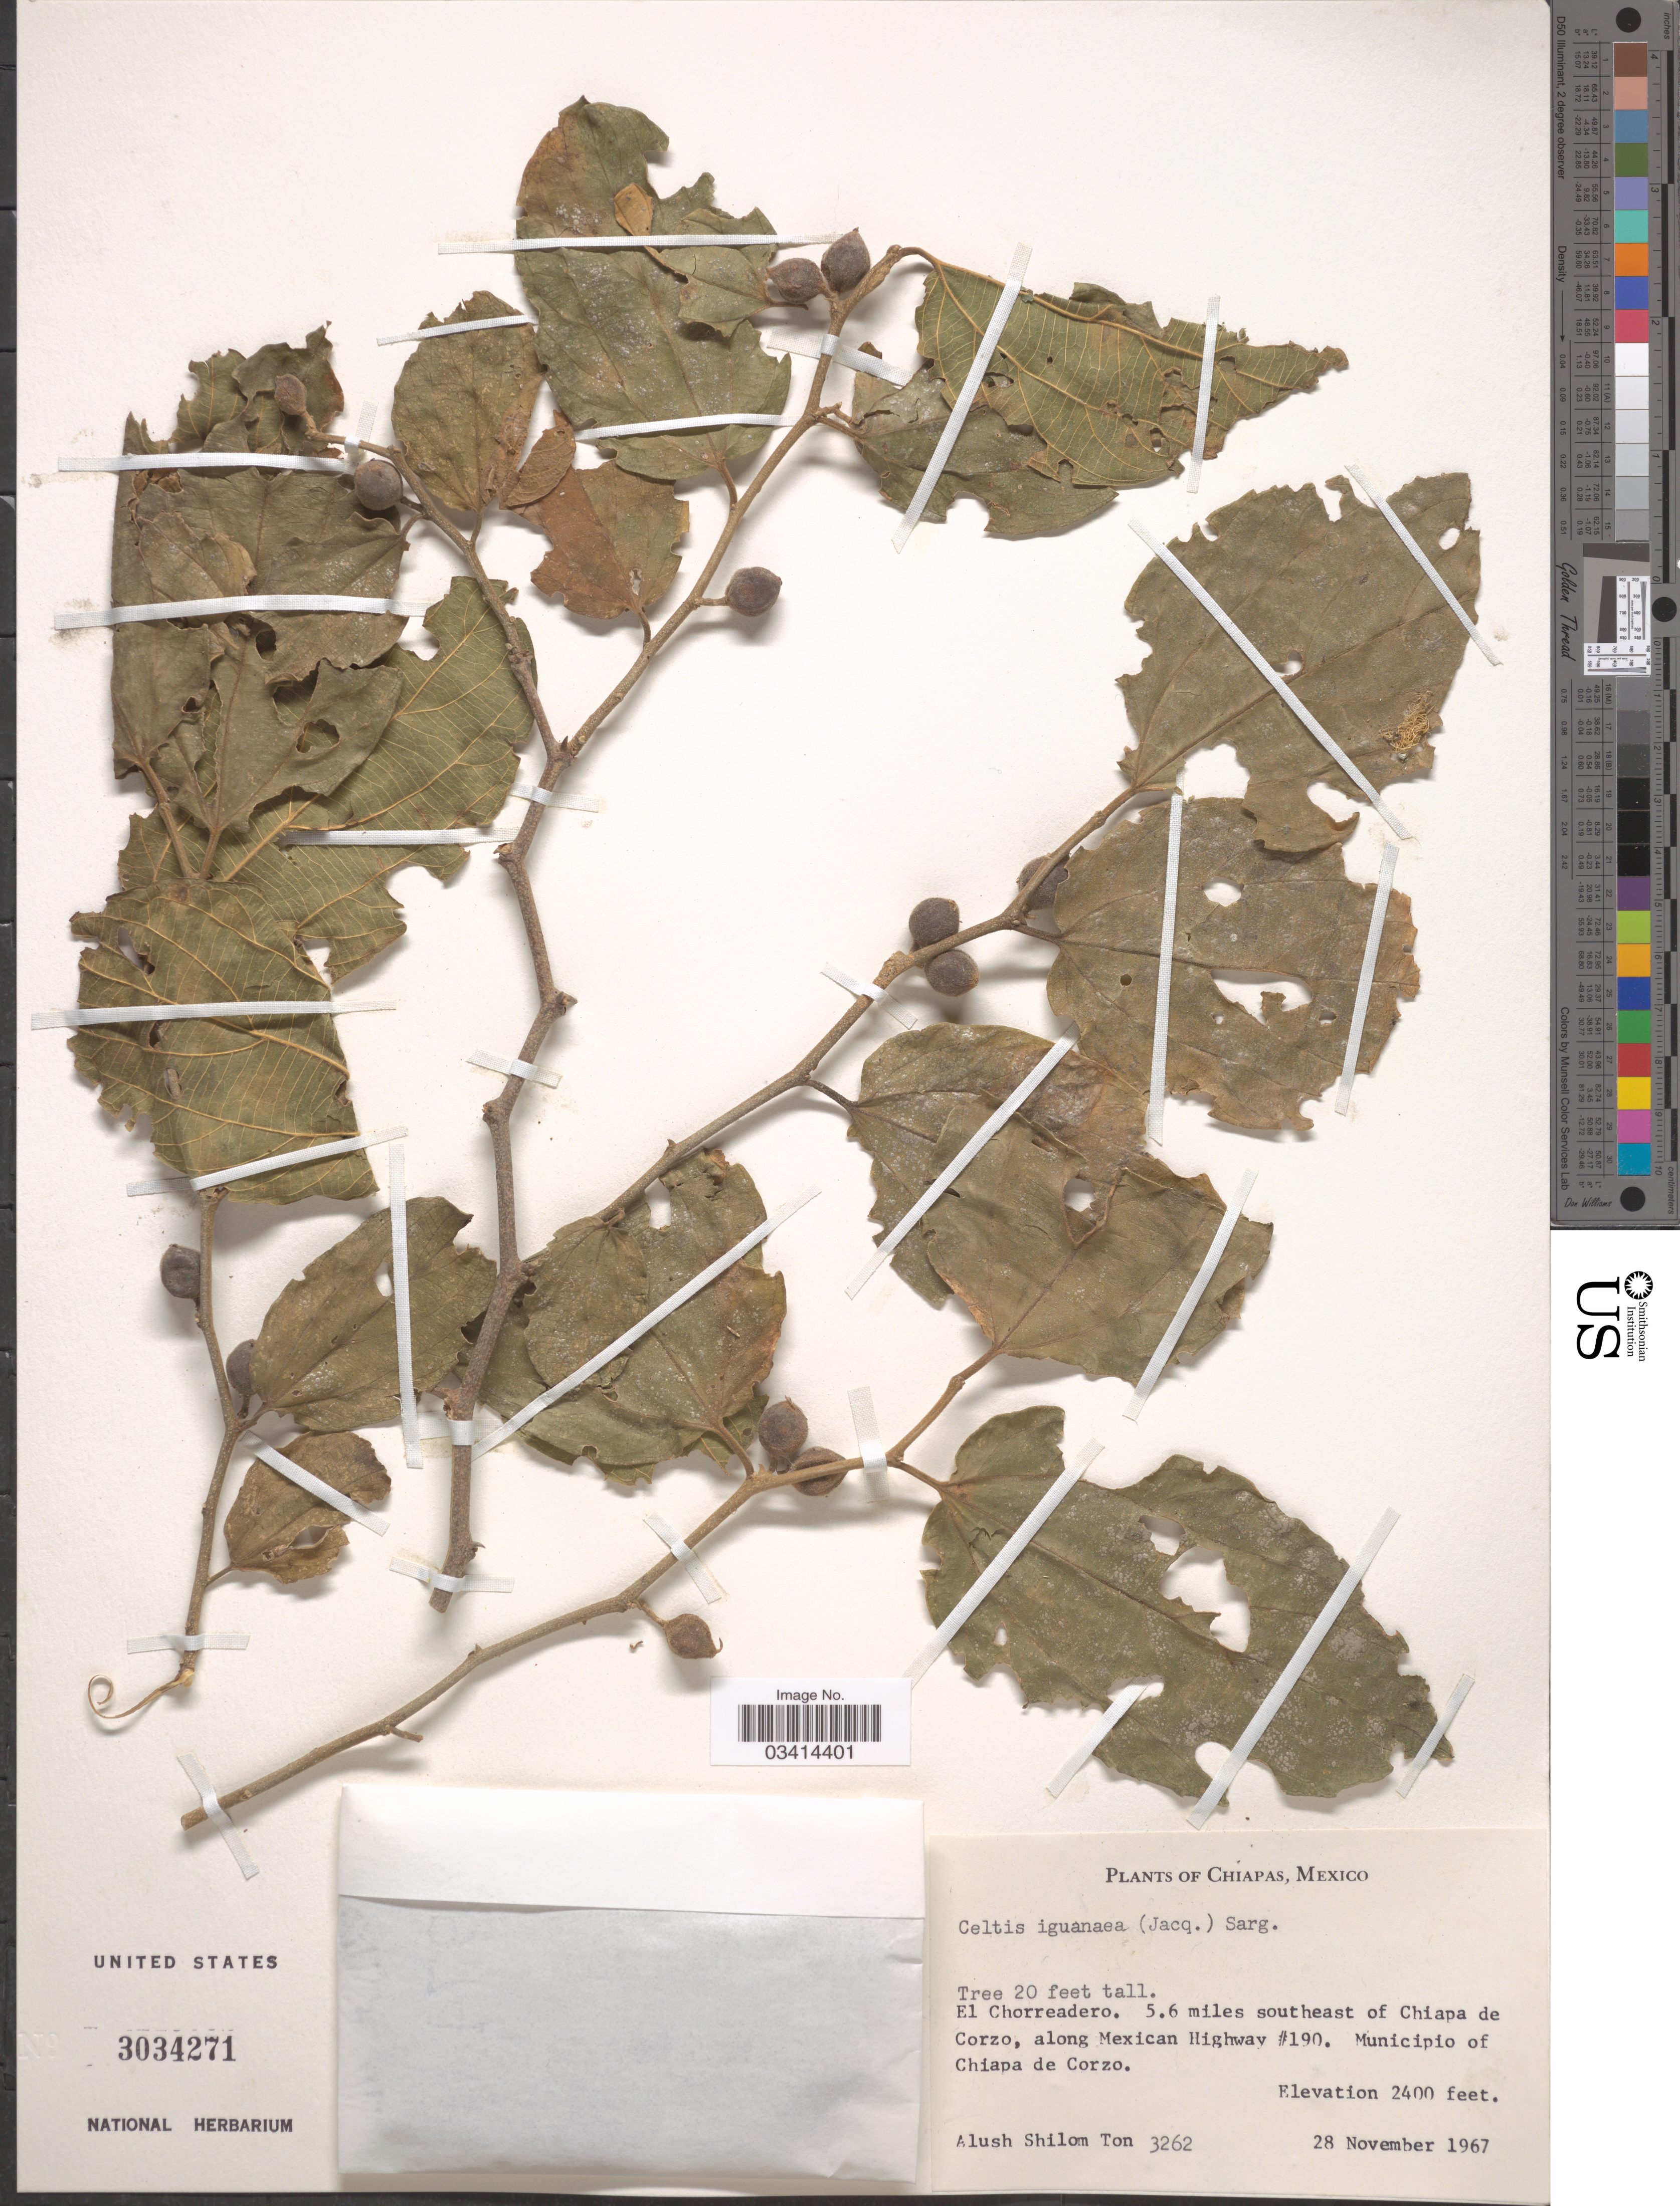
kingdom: Plantae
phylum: Tracheophyta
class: Magnoliopsida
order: Rosales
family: Cannabaceae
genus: Celtis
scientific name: Celtis iguanaea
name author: (Jacq.) Sarg.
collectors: A. S. Ton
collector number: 3262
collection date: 1967-11-28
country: Mexico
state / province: Chiapas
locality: El Chorreadero. 5.6 miles southeast of Chiapa de Corzo, along Mexican Highway #190. Municipio of Chiapa de Corzo.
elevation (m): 732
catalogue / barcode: US 3034271